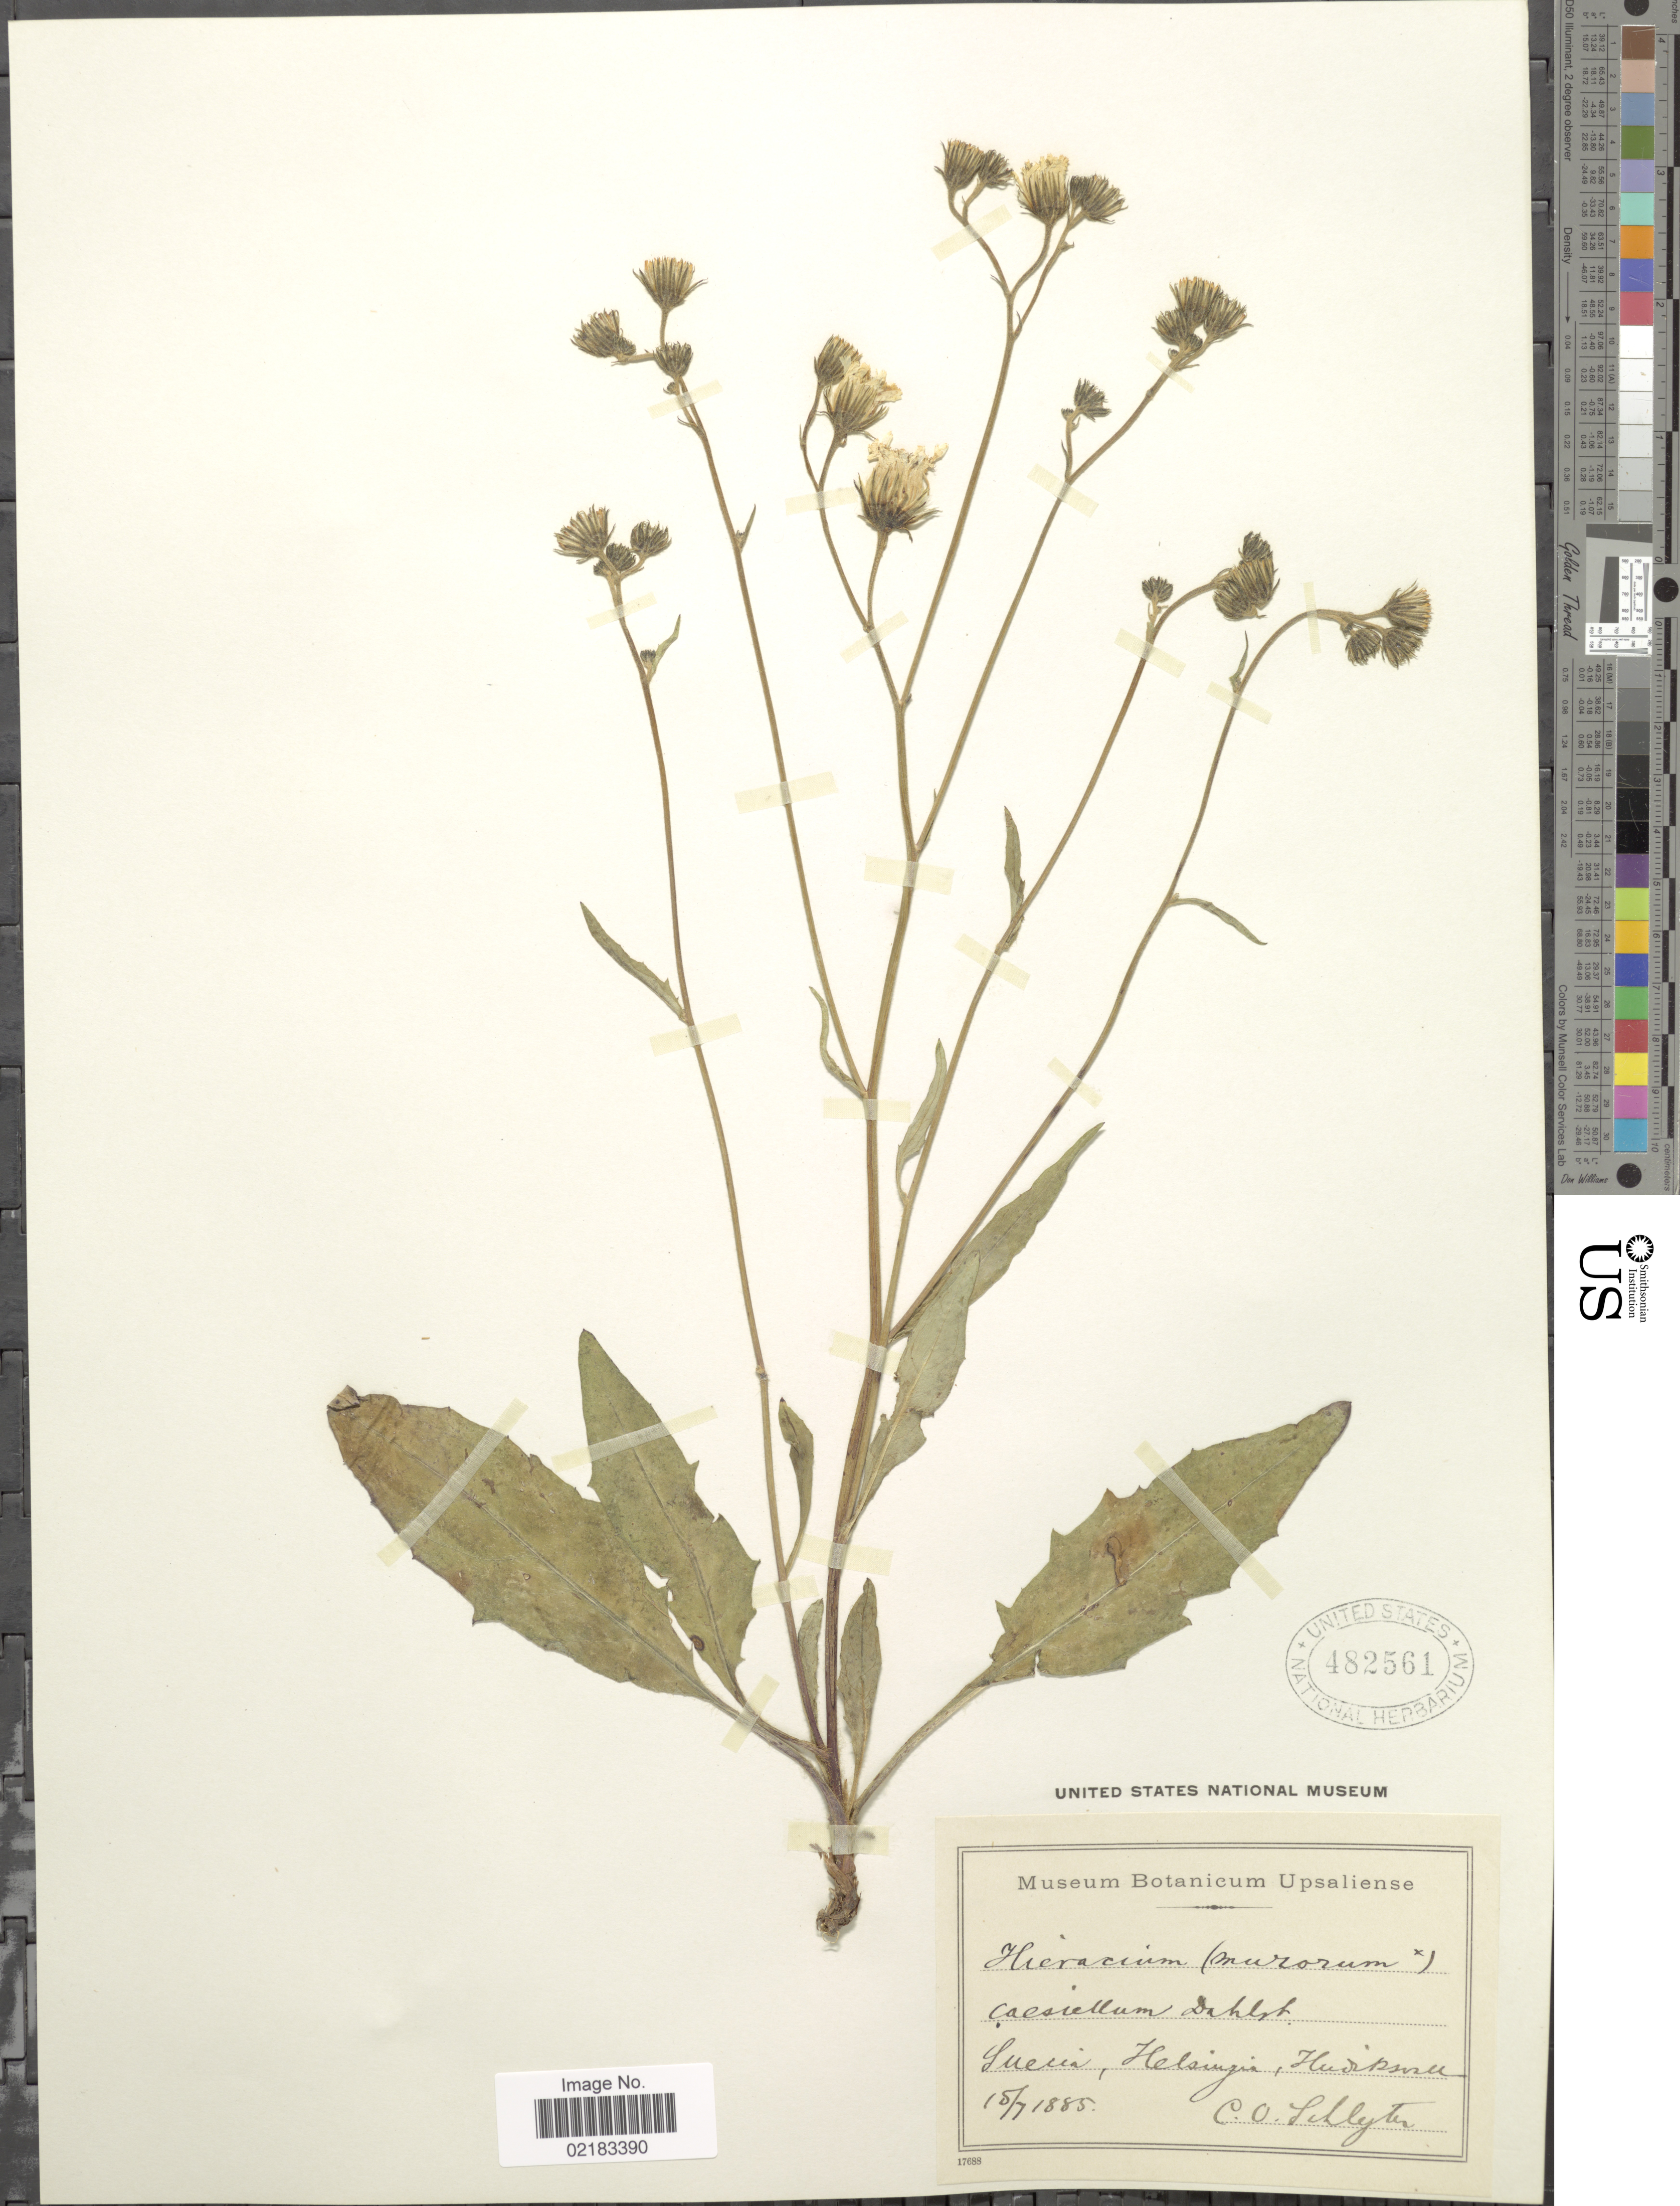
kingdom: Plantae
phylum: Tracheophyta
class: Magnoliopsida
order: Asterales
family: Asteraceae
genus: Hieracium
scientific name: Hieracium murorum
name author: L.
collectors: C. Schlyter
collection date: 1885-07-15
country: Sweden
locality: Suecia: Helsingia, Hudikvall.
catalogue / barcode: US 482561